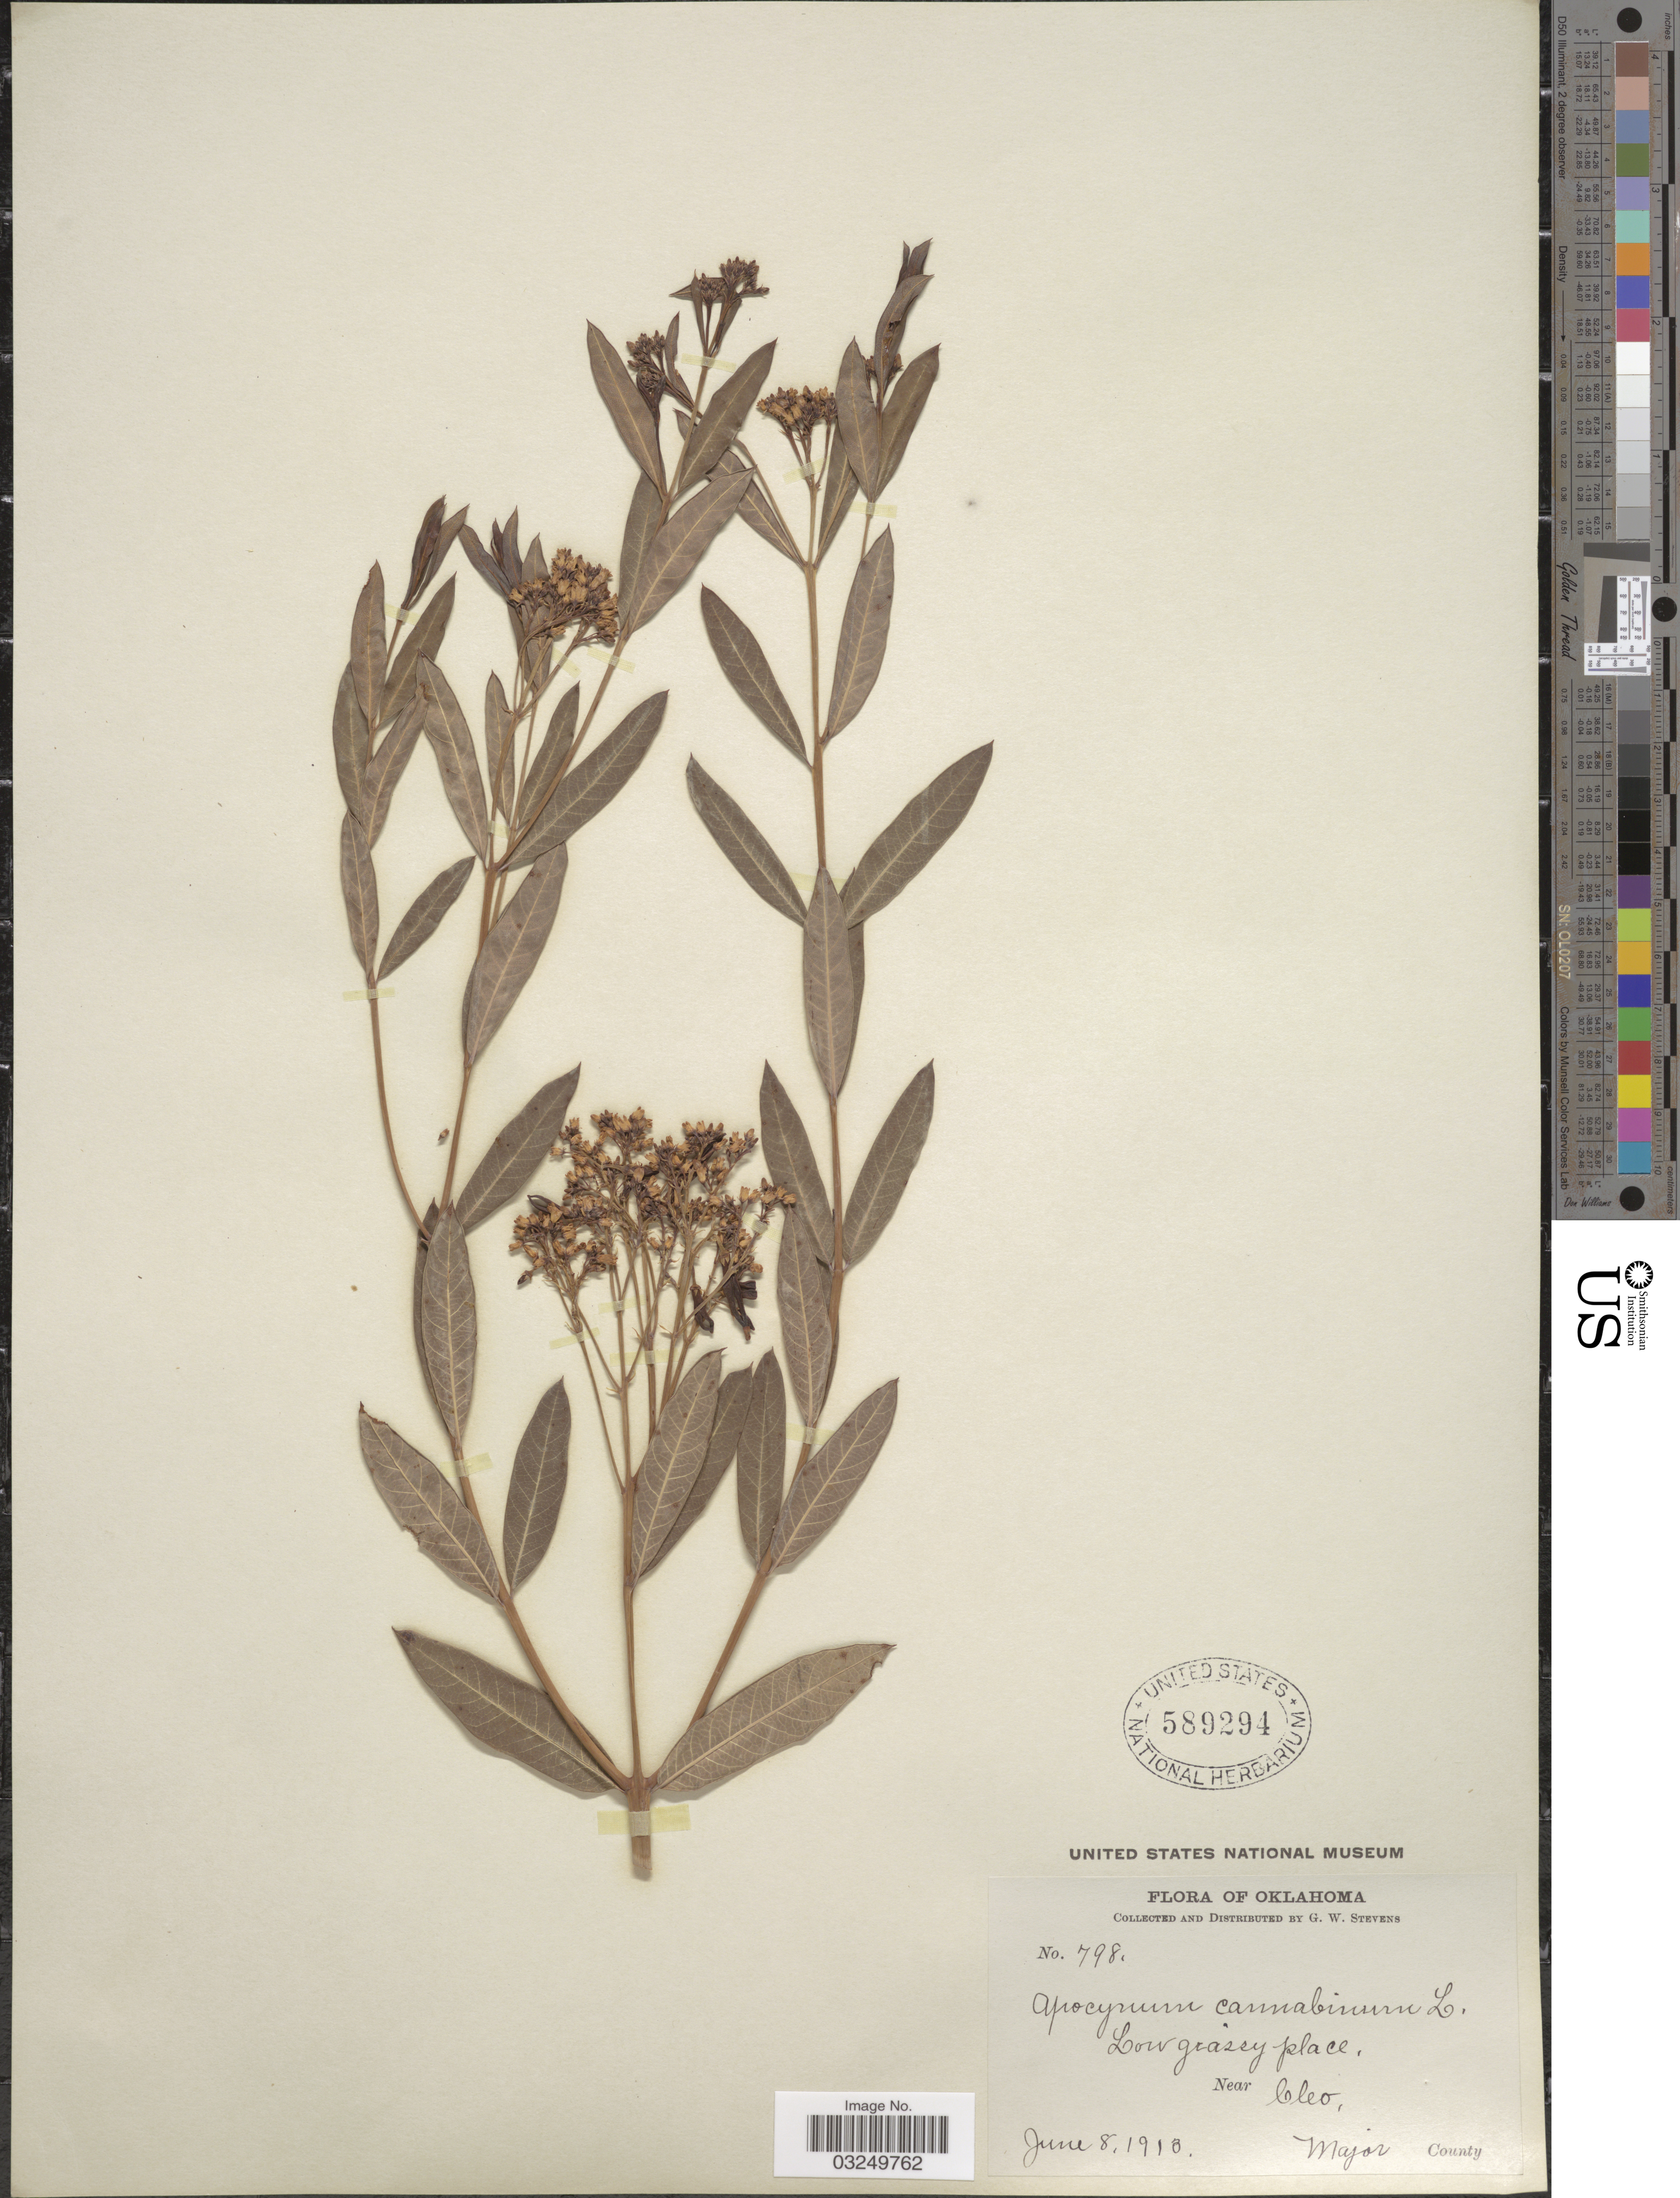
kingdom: Plantae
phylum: Tracheophyta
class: Magnoliopsida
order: Gentianales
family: Apocynaceae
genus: Apocynum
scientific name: Apocynum cannabinum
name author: L.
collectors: G. W. Stevens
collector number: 798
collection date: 1913-06-08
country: United States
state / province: Oklahoma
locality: Near Cleo, Major County.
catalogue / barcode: US 589294